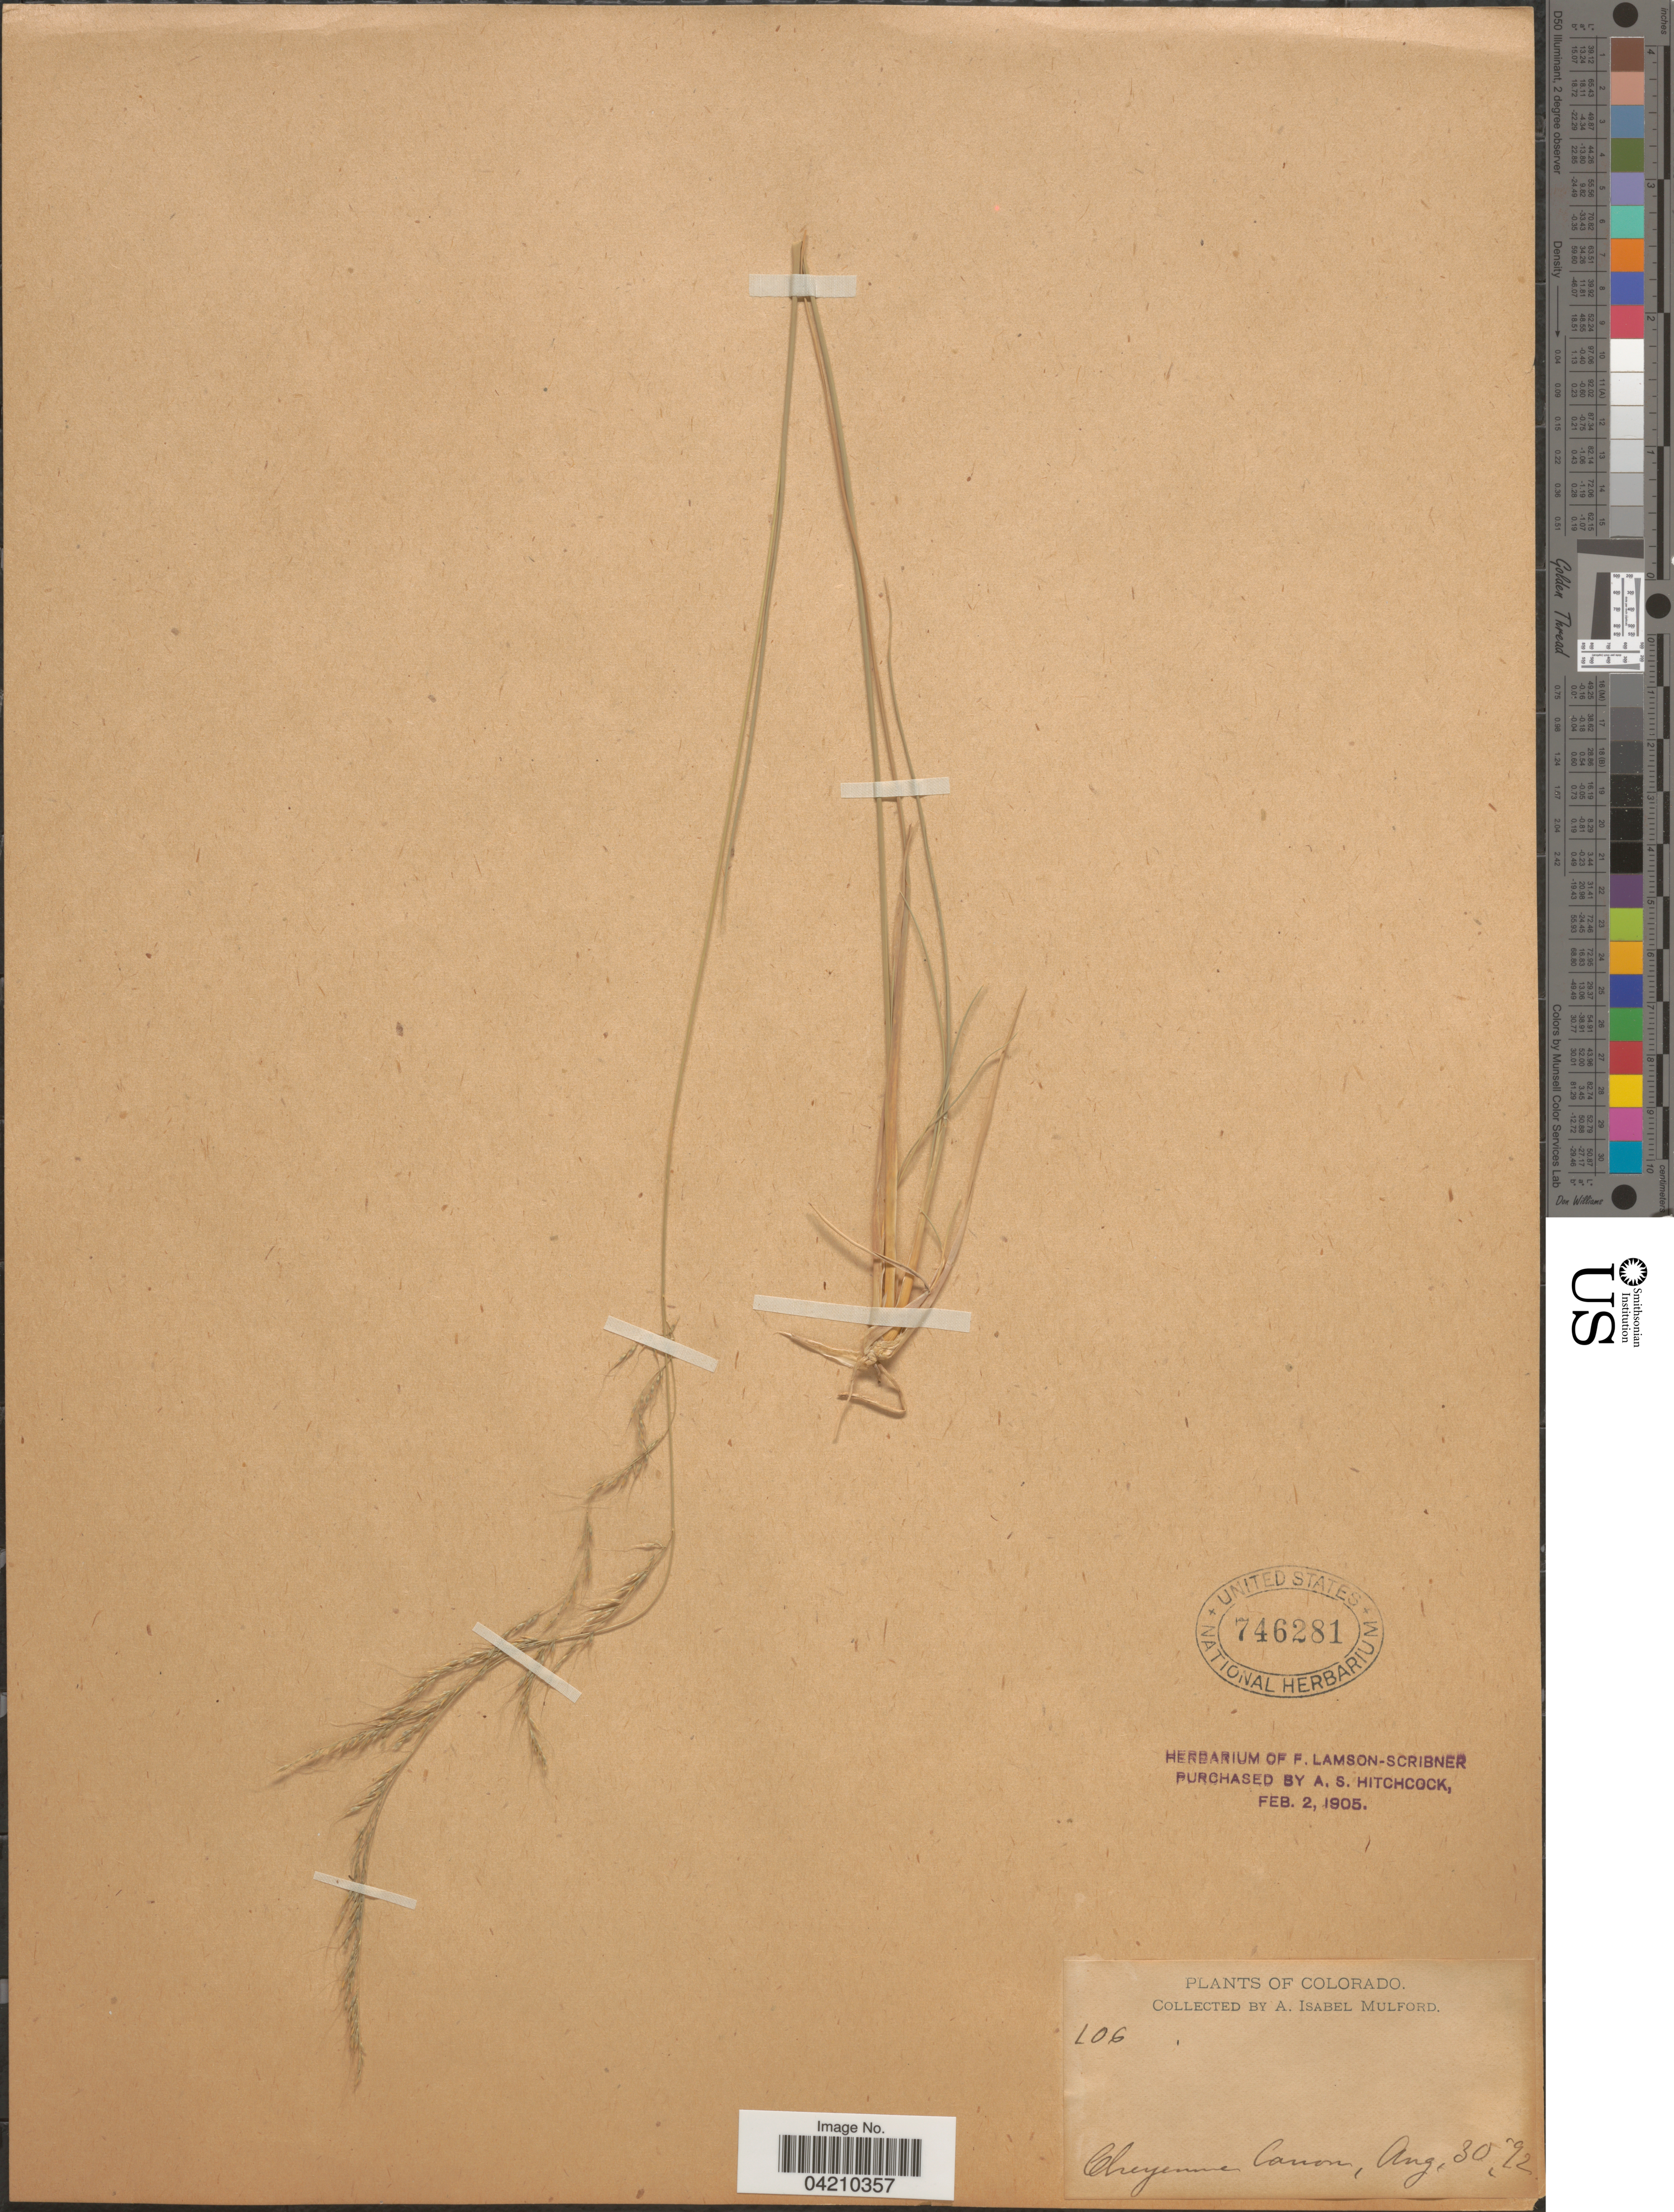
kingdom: Plantae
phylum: Tracheophyta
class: Liliopsida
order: Poales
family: Poaceae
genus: Muhlenbergia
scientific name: Muhlenbergia montana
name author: (Nutt.) Hitchc.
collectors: A. Mulford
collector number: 106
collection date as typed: Transcribed d/m/y: 30/8/92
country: United States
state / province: Colorado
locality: Cheyenne Canon.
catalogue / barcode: US 746281